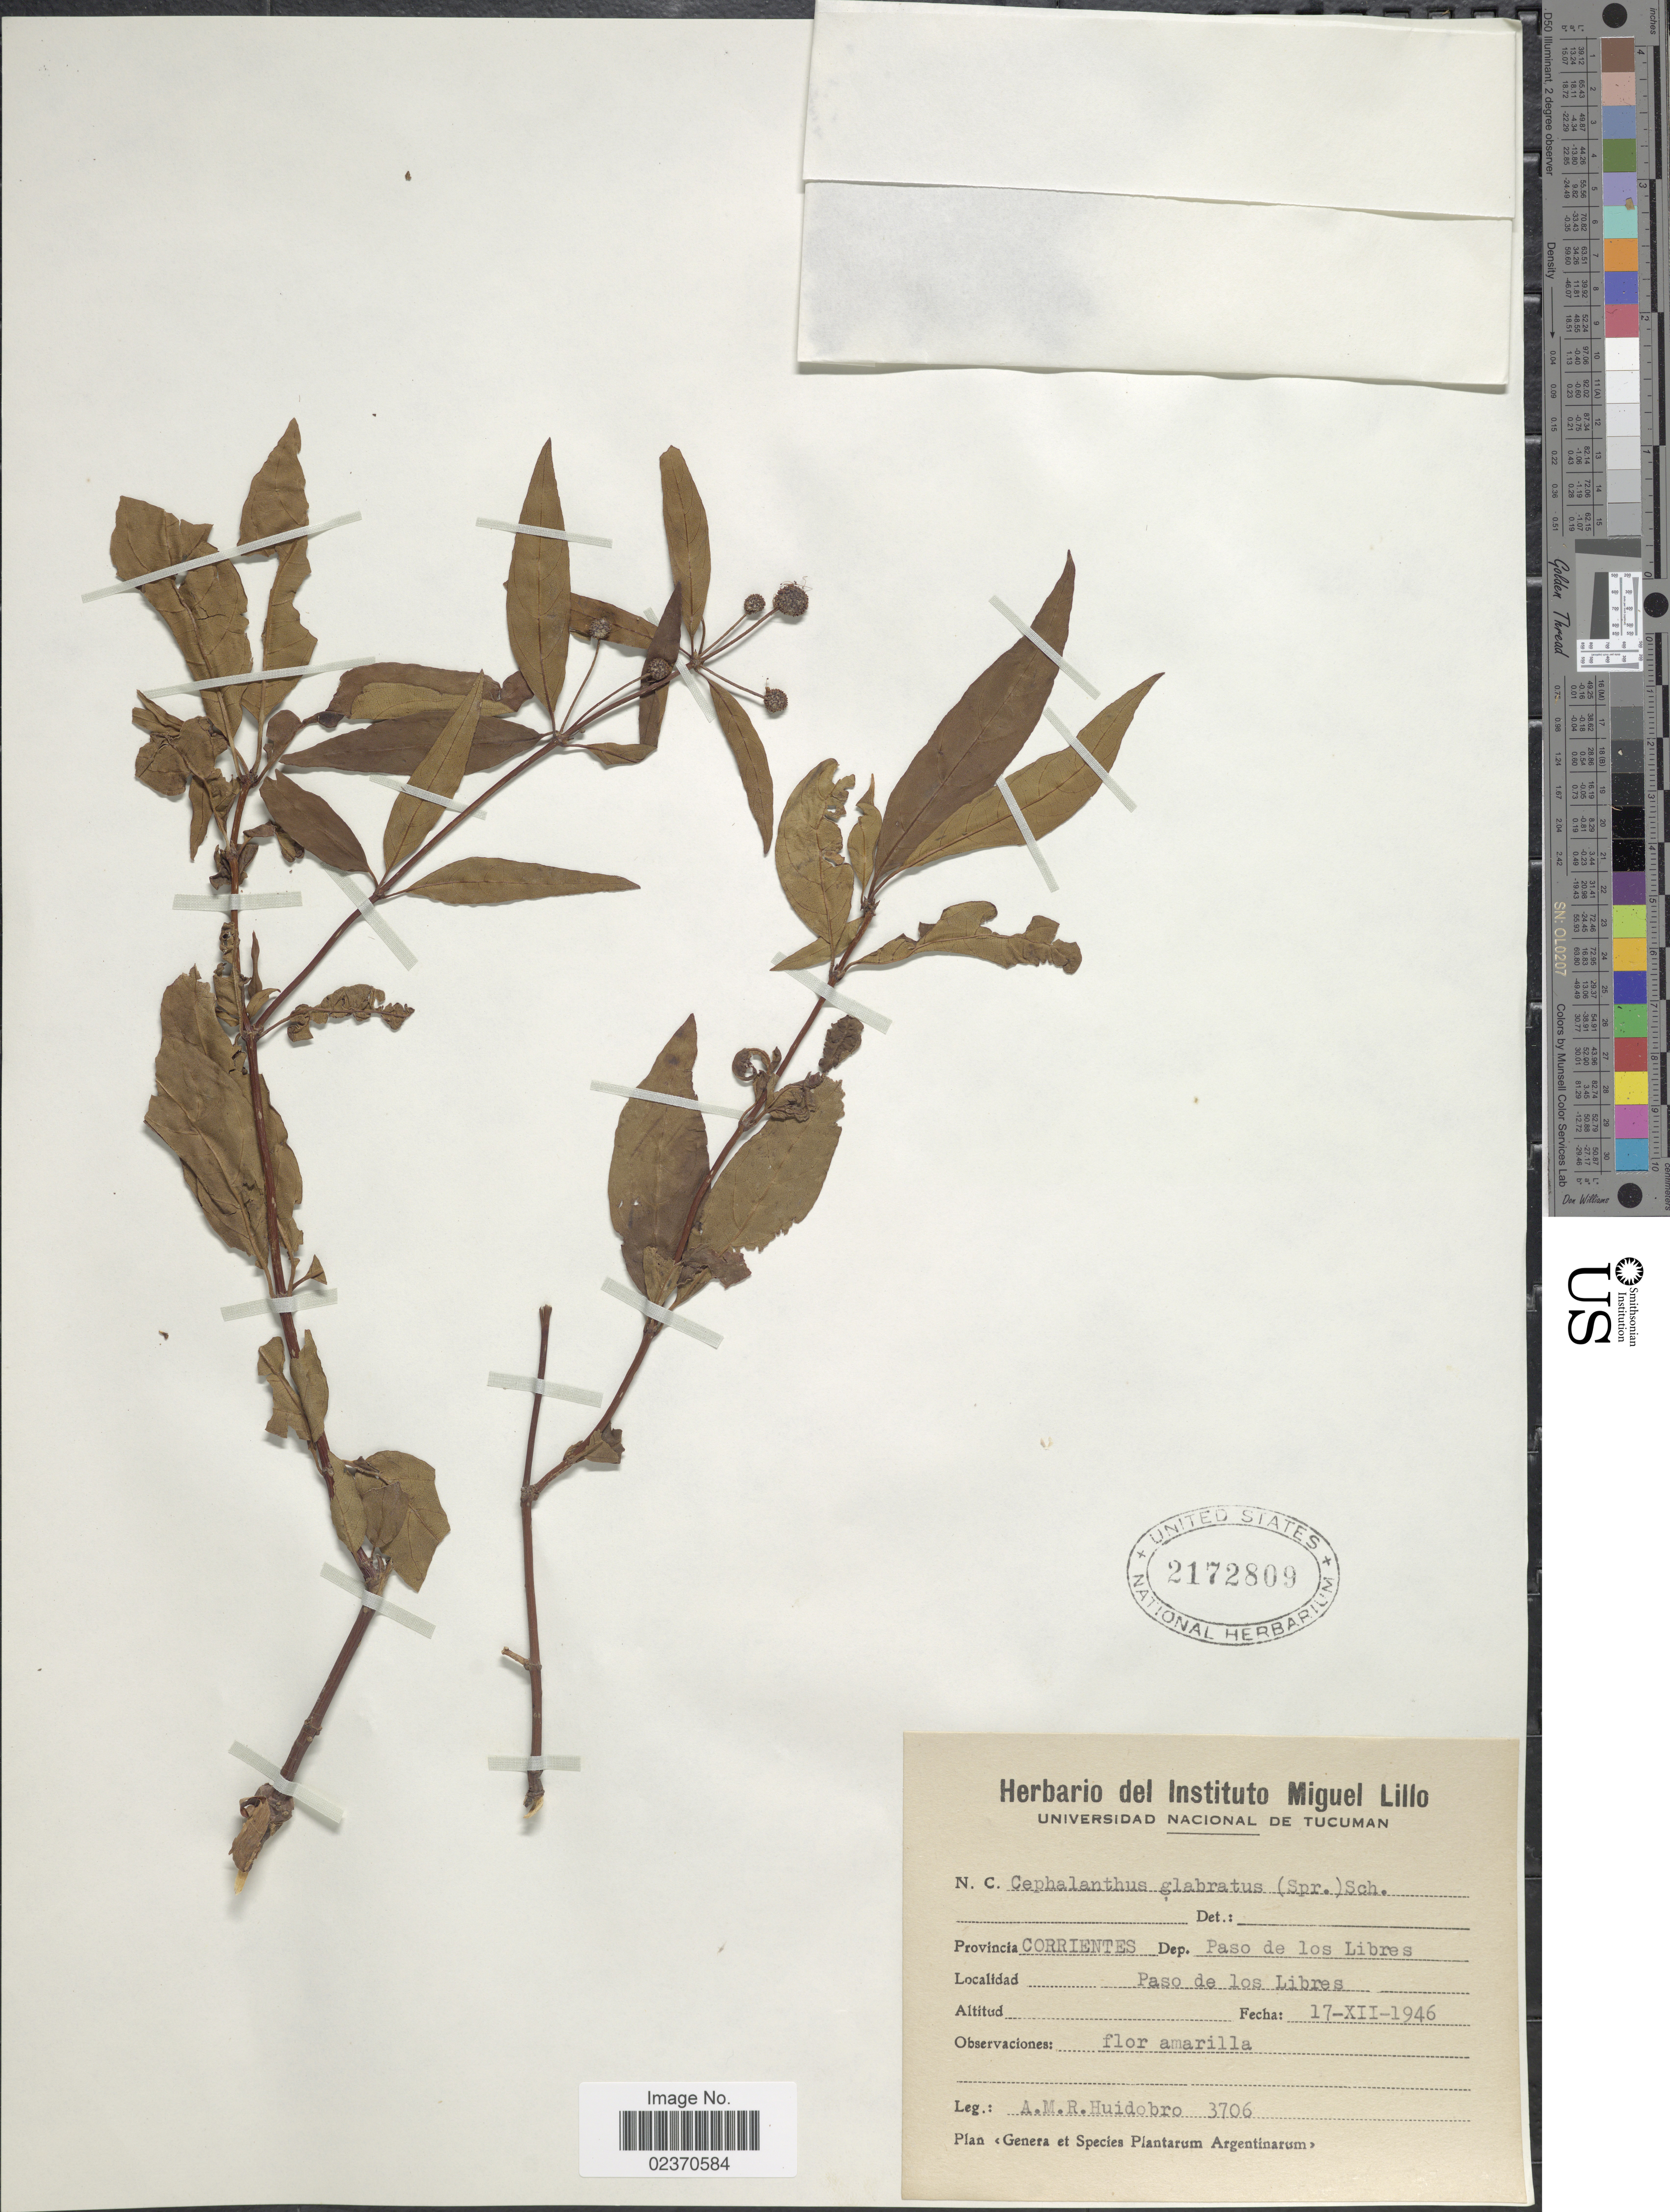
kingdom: Plantae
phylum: Tracheophyta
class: Magnoliopsida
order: Gentianales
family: Rubiaceae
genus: Cephalanthus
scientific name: Cephalanthus glabratus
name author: (Spreng.) K. Schum.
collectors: A. M. R. Huidobro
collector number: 3706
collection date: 1946-12-17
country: Argentina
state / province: Corrientes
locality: Provincia Corrientes, Dep. Paso de los Libres, Paso de los Libres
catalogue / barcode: US 2172809